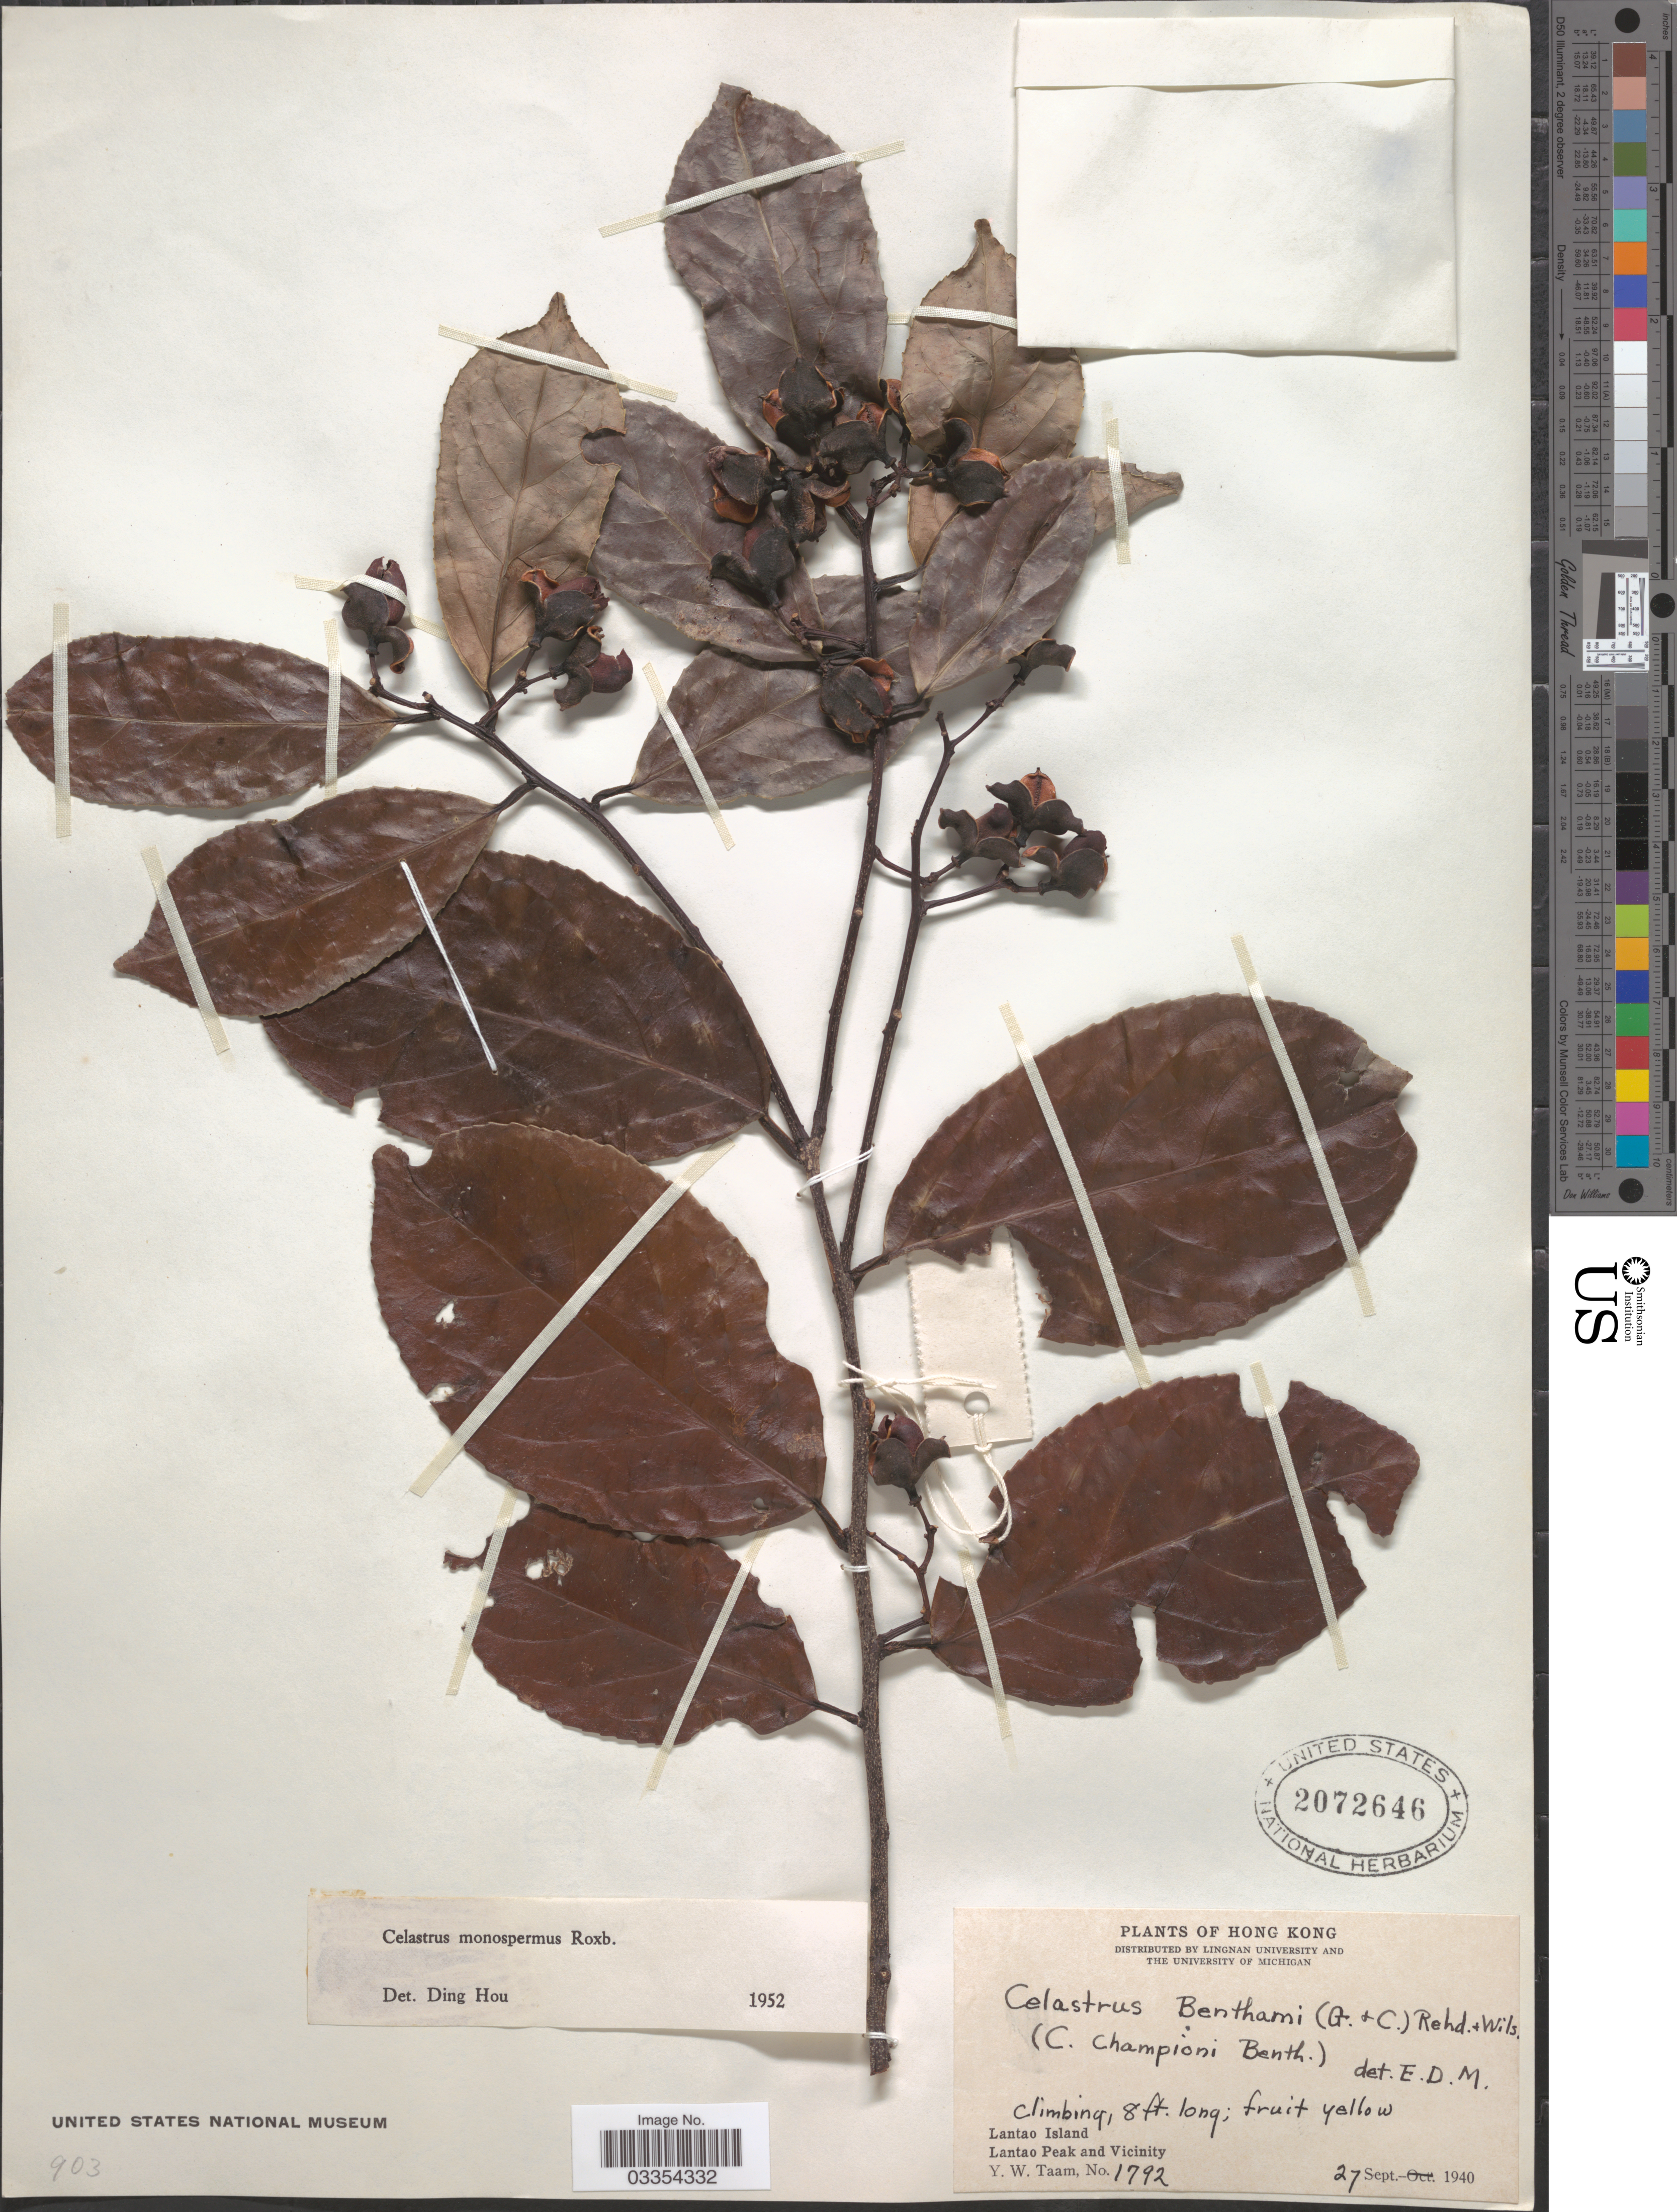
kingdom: Plantae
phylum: Tracheophyta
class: Magnoliopsida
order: Celastrales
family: Celastraceae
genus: Celastrus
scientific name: Celastrus monospermus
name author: Roxb.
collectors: Y. W. Taam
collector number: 1792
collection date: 1940-09-27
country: China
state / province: Hong Kong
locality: Lantao Island. Lantao Peak and vicinity.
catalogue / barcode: US 2072646